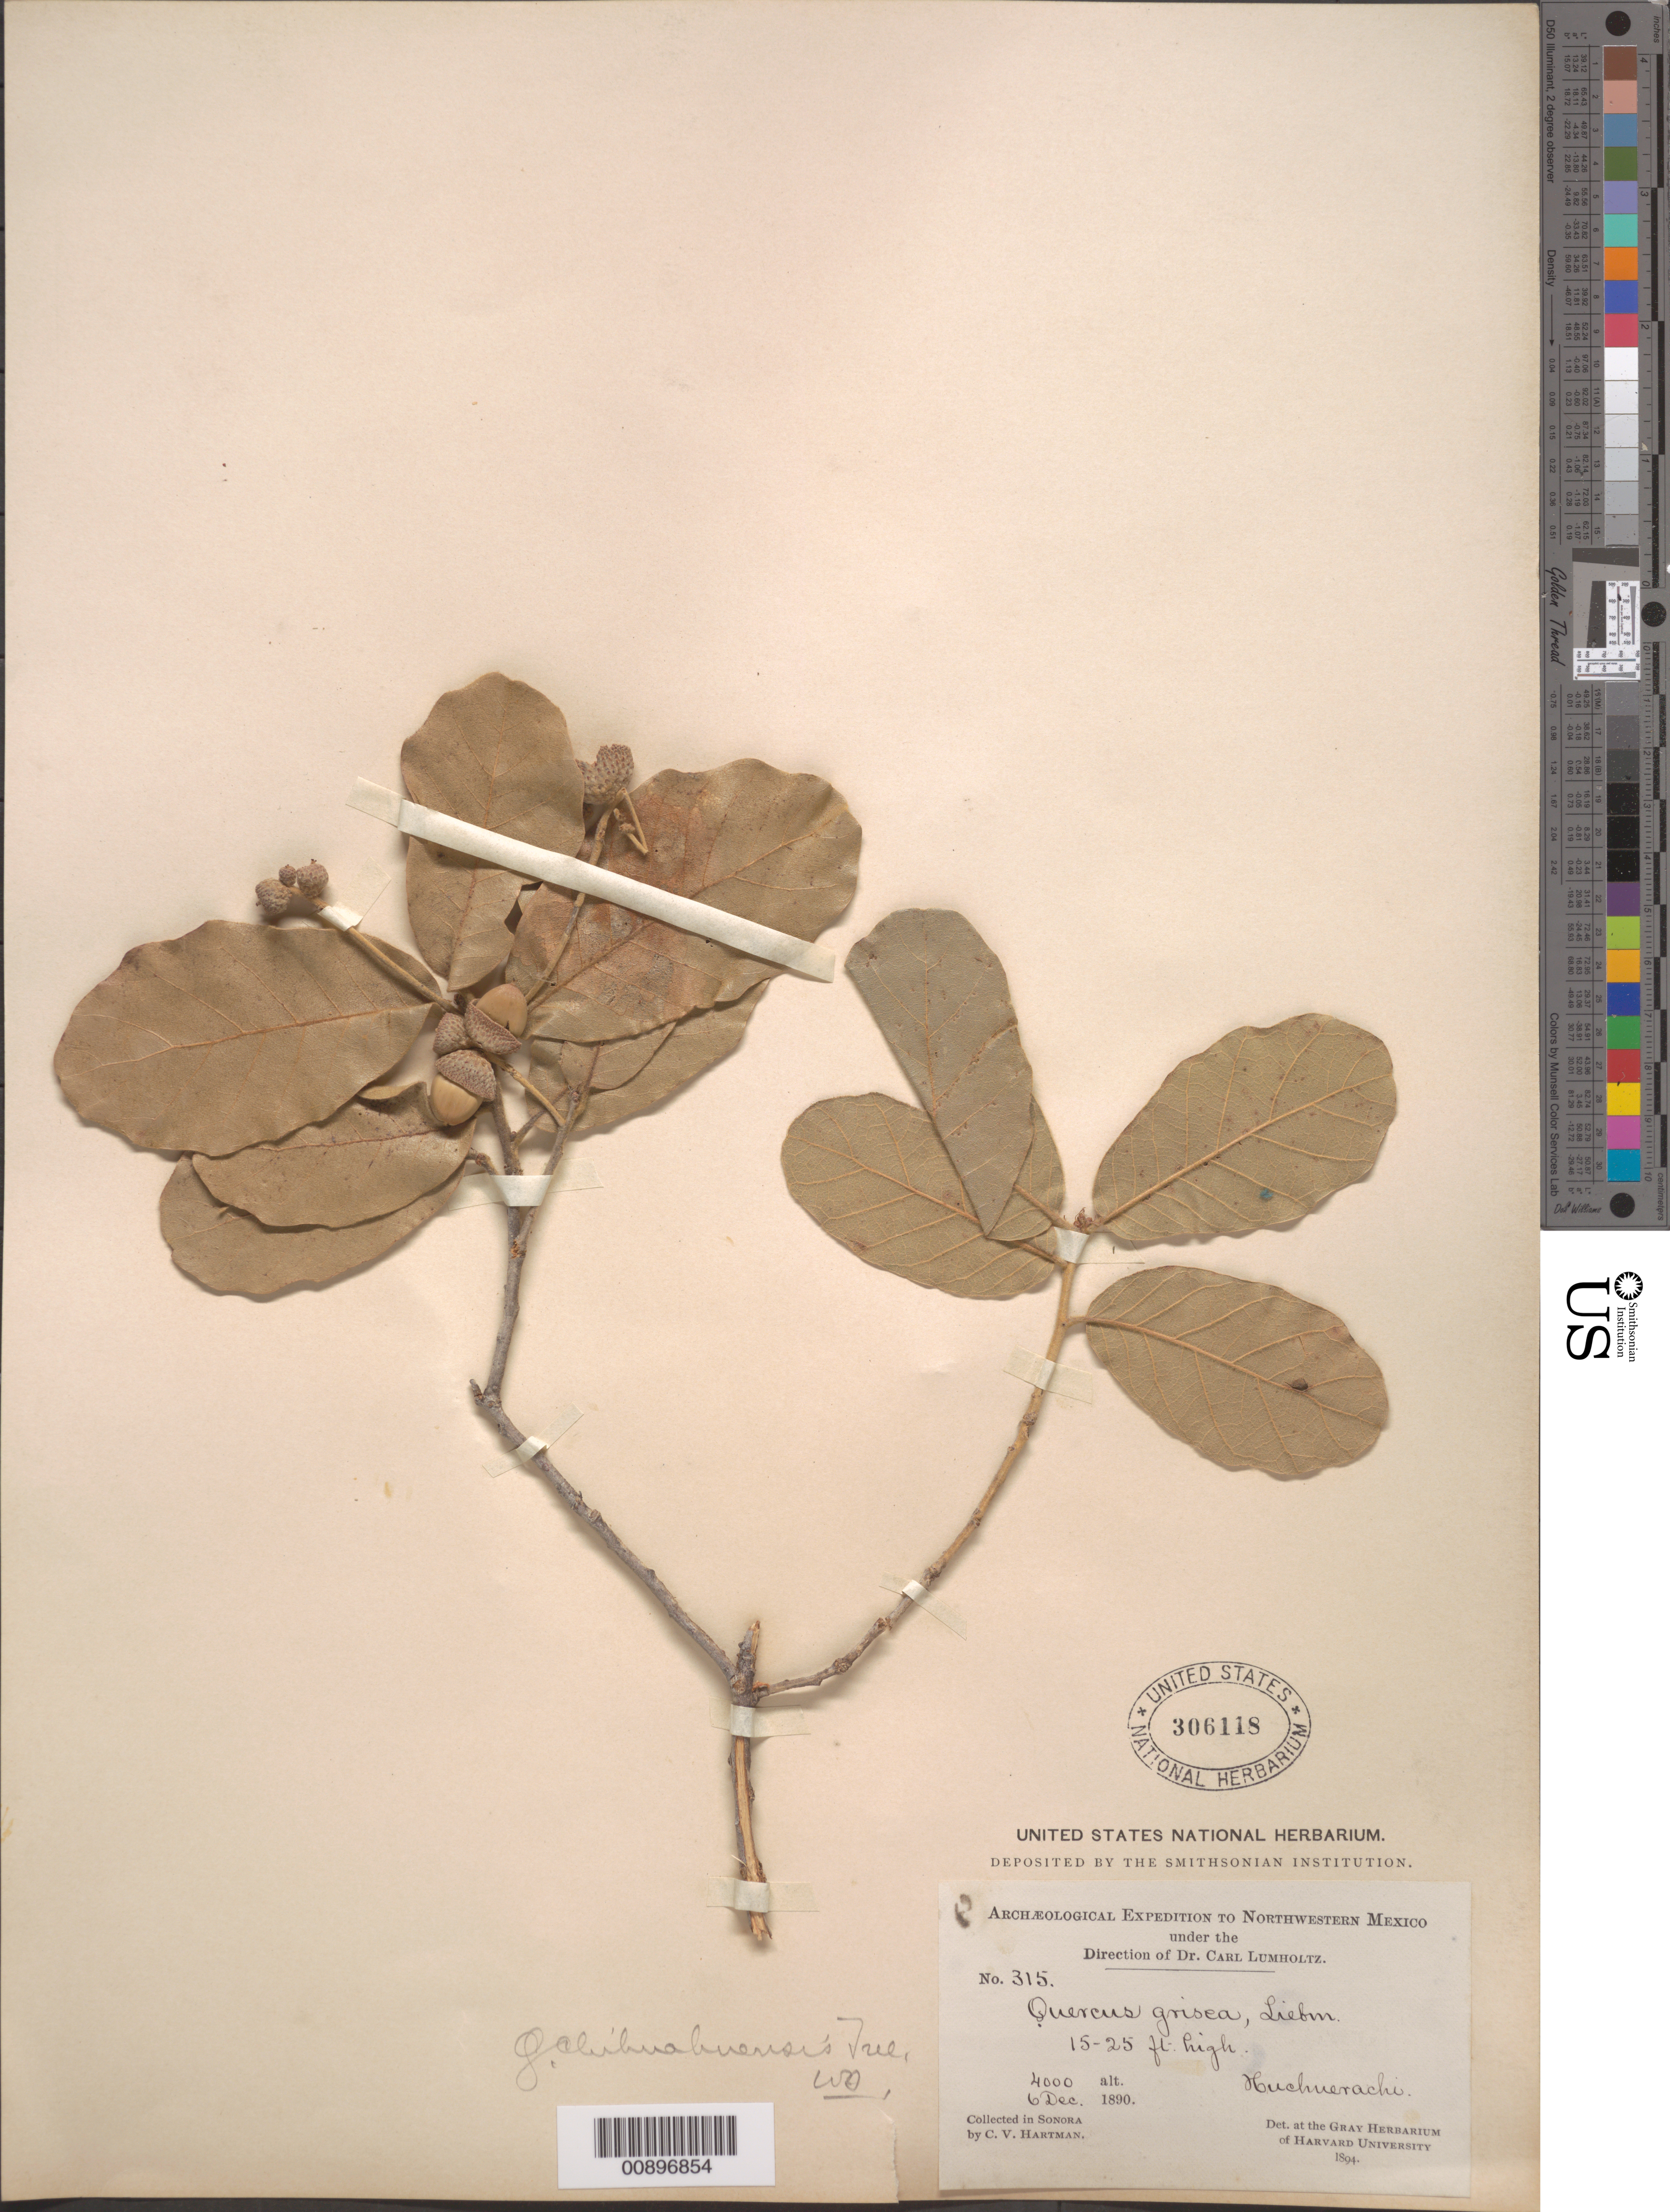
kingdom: Plantae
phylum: Tracheophyta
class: Magnoliopsida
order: Fagales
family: Fagaceae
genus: Quercus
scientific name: Quercus chihuahuensis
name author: Trel.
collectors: C. V. Hartman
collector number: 315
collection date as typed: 06 Dec 1890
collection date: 1890-12-06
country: Mexico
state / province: Sonora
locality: Huchuerachi, Sonora.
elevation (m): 1219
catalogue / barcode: US 306118